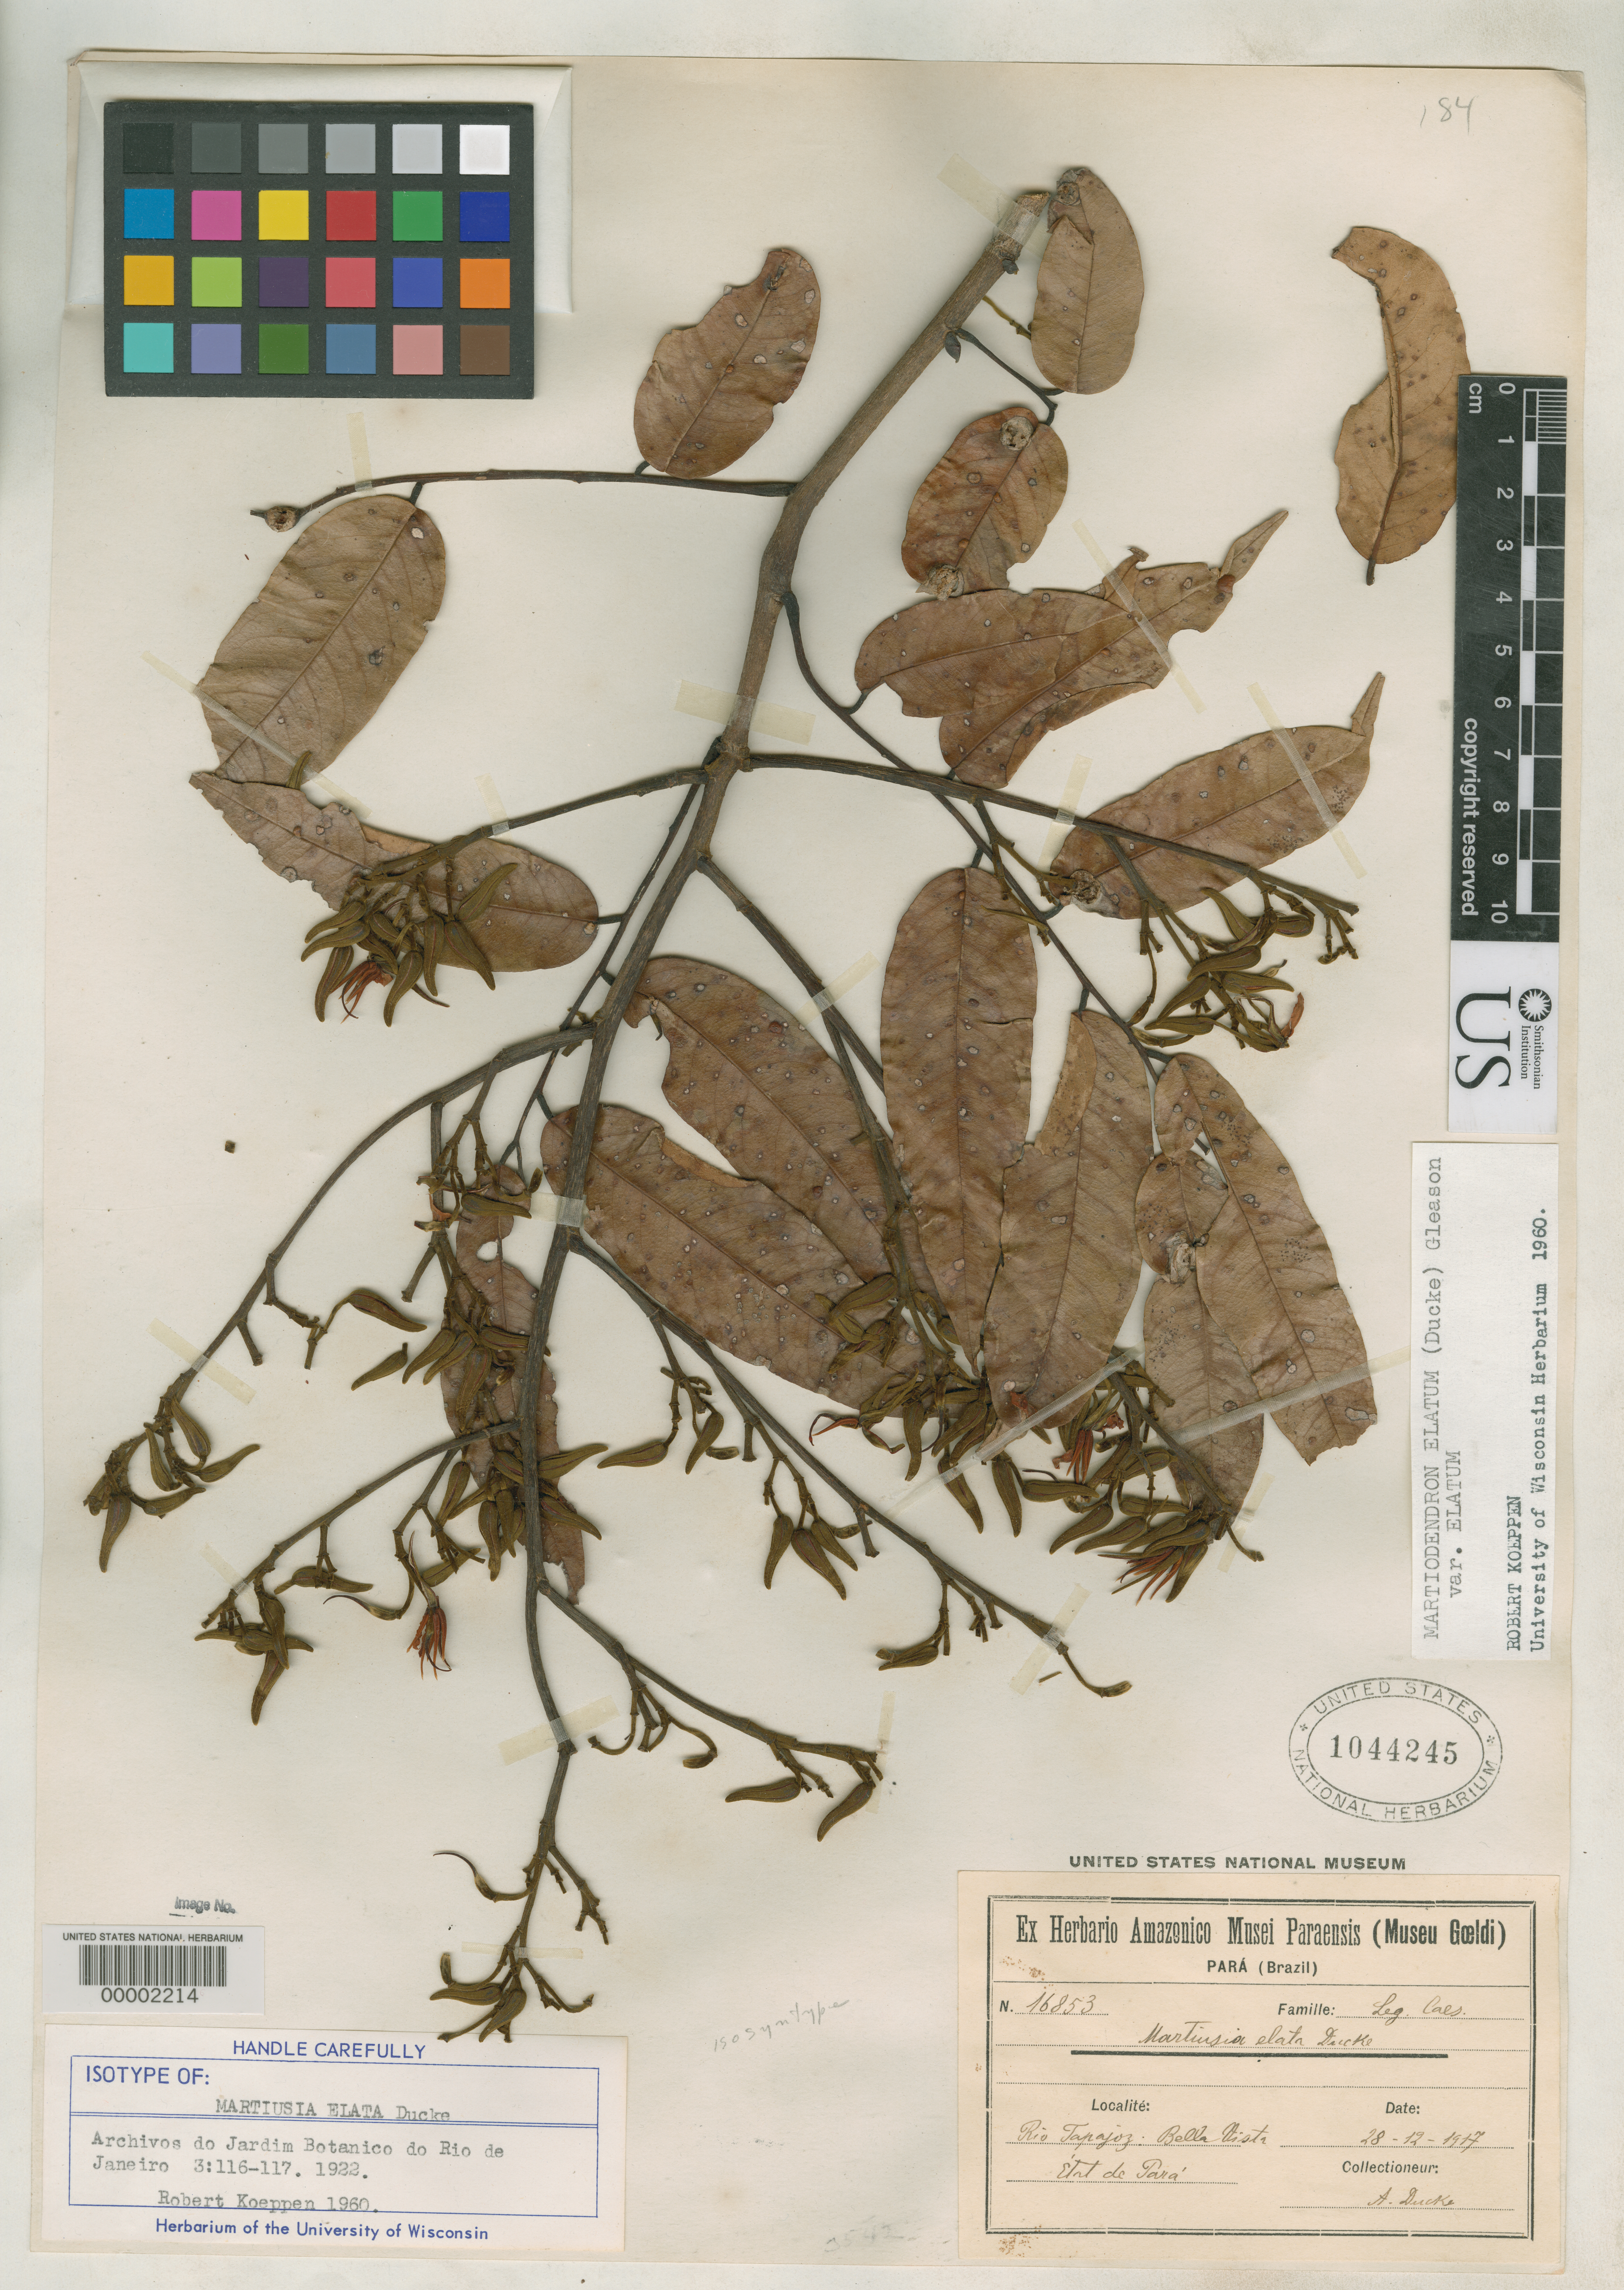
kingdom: Plantae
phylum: Tracheophyta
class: Magnoliopsida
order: Fabales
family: Fabaceae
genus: Martiusia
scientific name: Martiusia elata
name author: Ducke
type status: Isolectotype; Isosyntype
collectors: A. Ducke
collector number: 16853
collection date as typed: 28-12-1917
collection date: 1917-12-28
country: Brazil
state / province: Pará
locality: Rio Tapajoz: Bella Vista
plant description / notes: See also "sheet II", USNH 1044244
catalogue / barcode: US 1044245